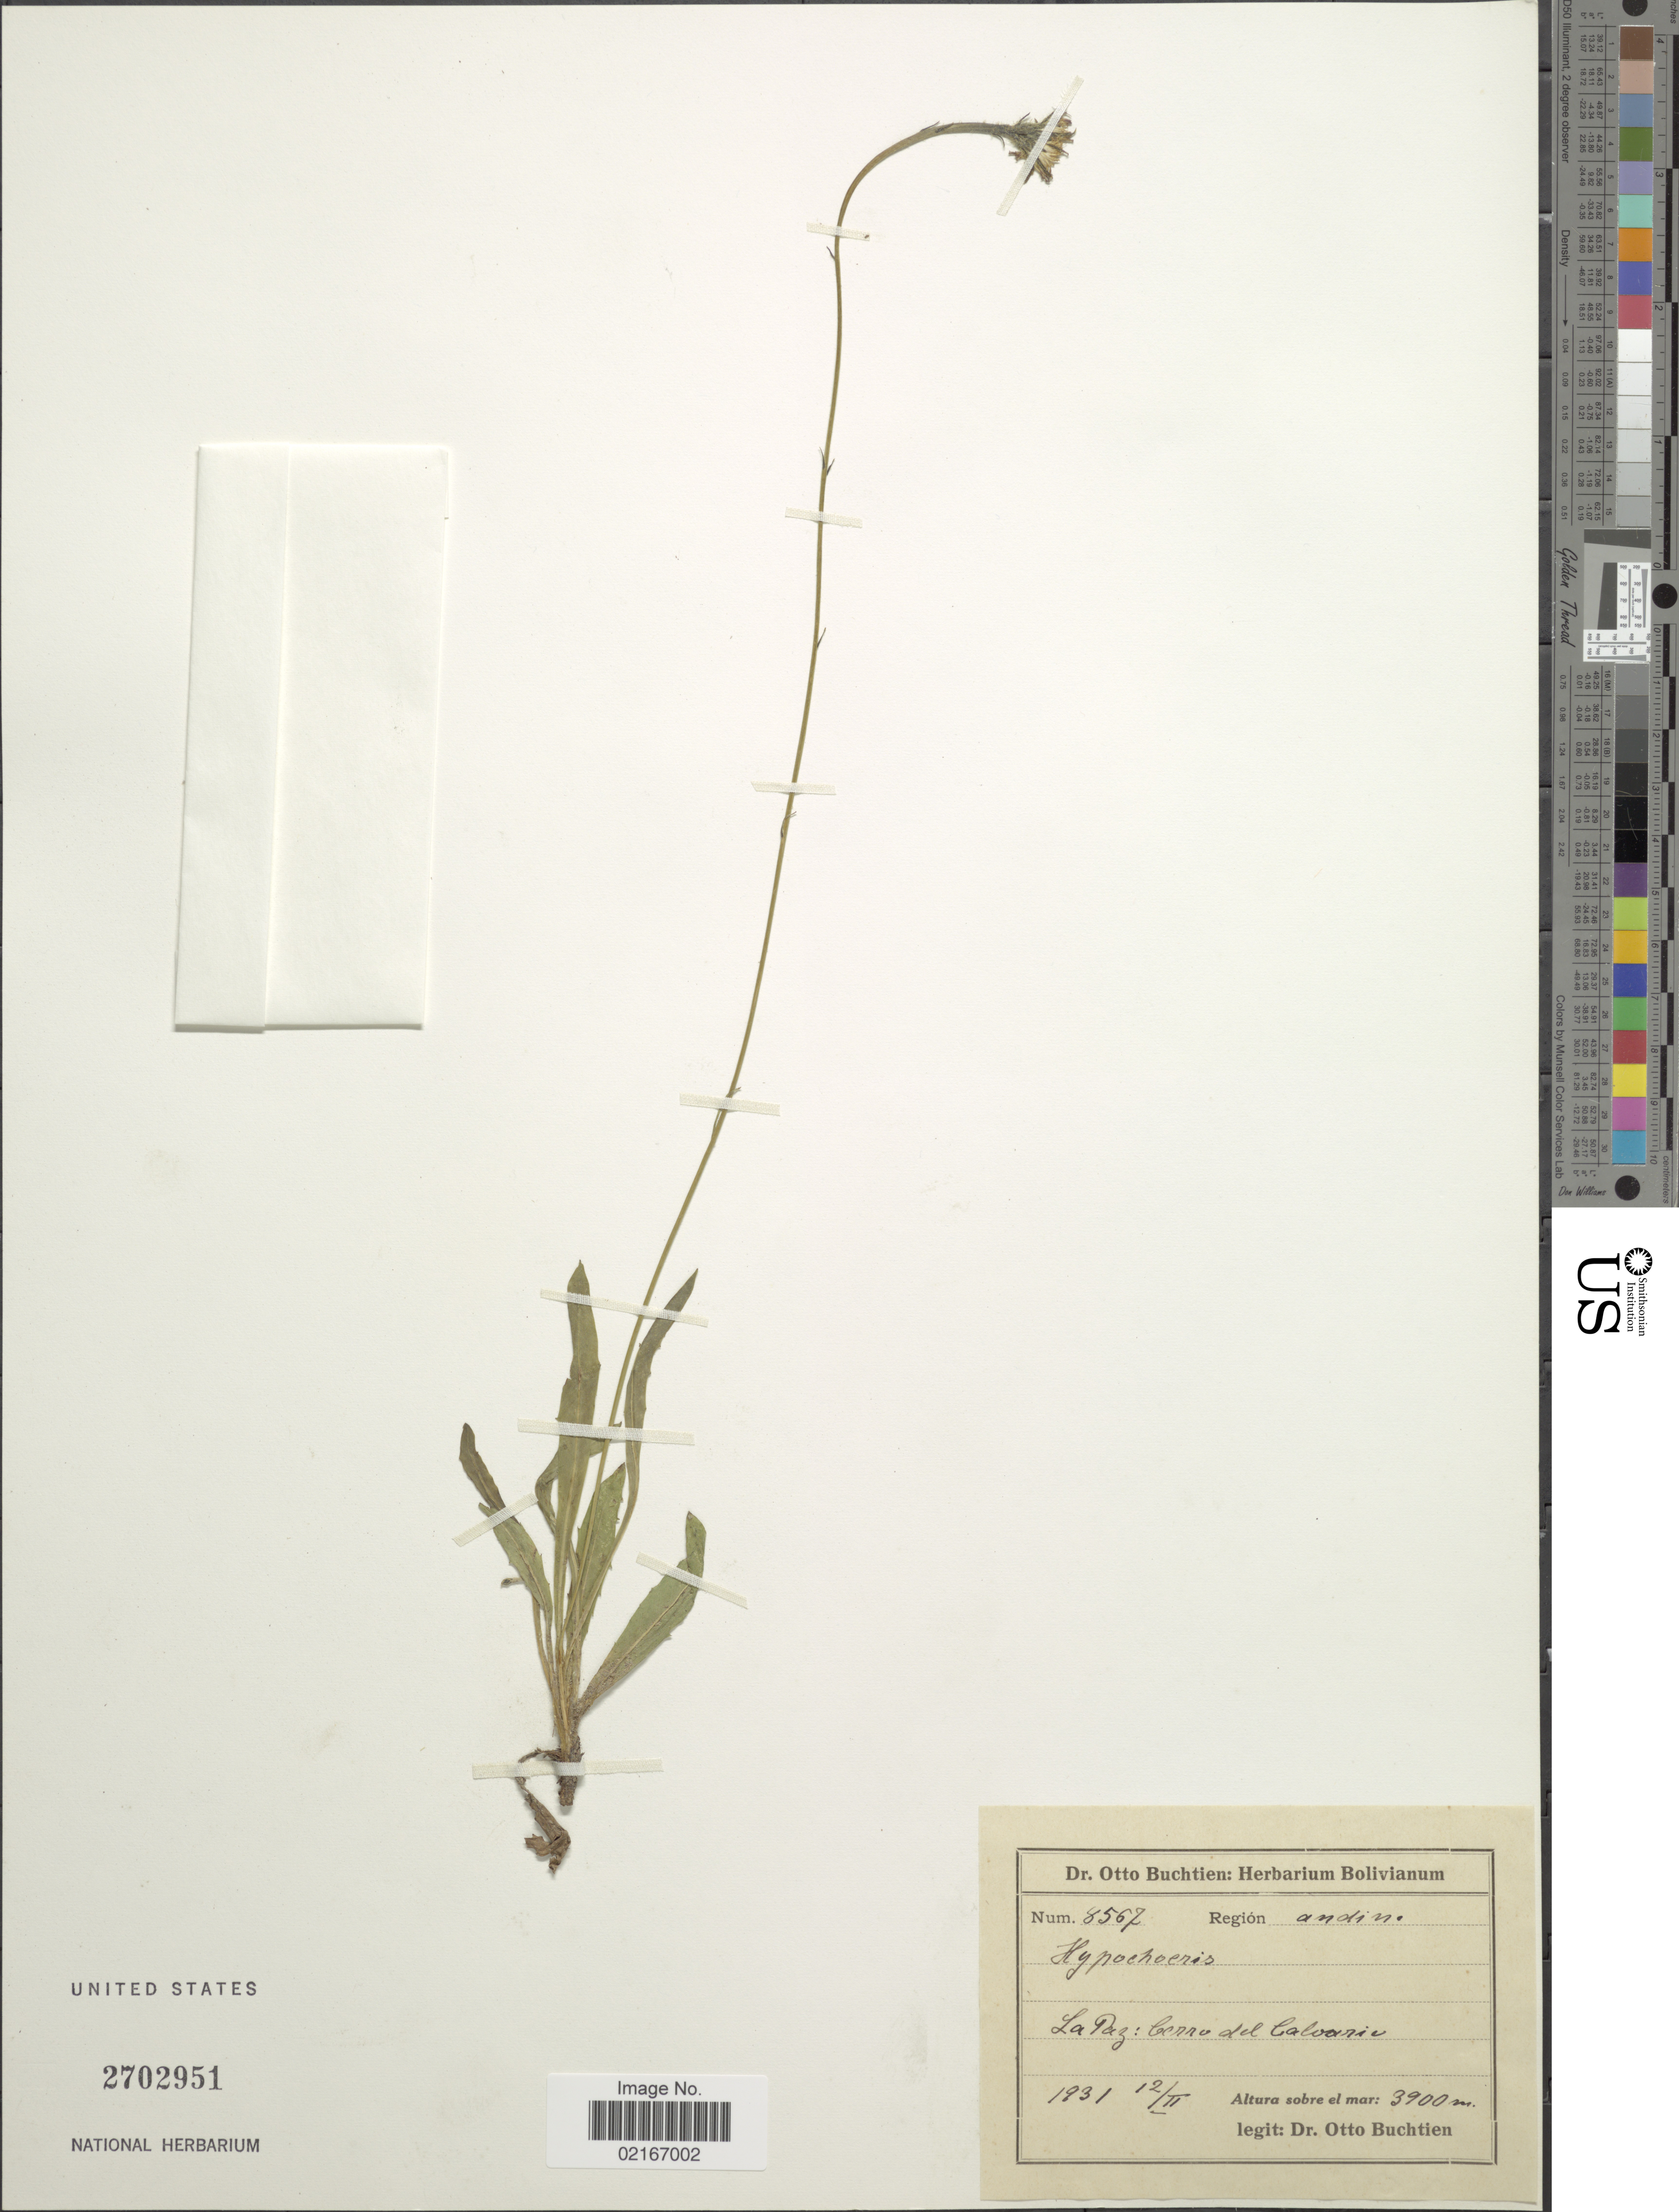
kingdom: Plantae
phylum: Tracheophyta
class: Magnoliopsida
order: Asterales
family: Asteraceae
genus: Hypochaeris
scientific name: Hypochaeris sp.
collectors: O. Buchtien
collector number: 8567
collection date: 1931-03-12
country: Bolivia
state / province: La Paz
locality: Region: Andin, La Paz: Cerro del Calvarie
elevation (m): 3900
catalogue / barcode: US 2702951